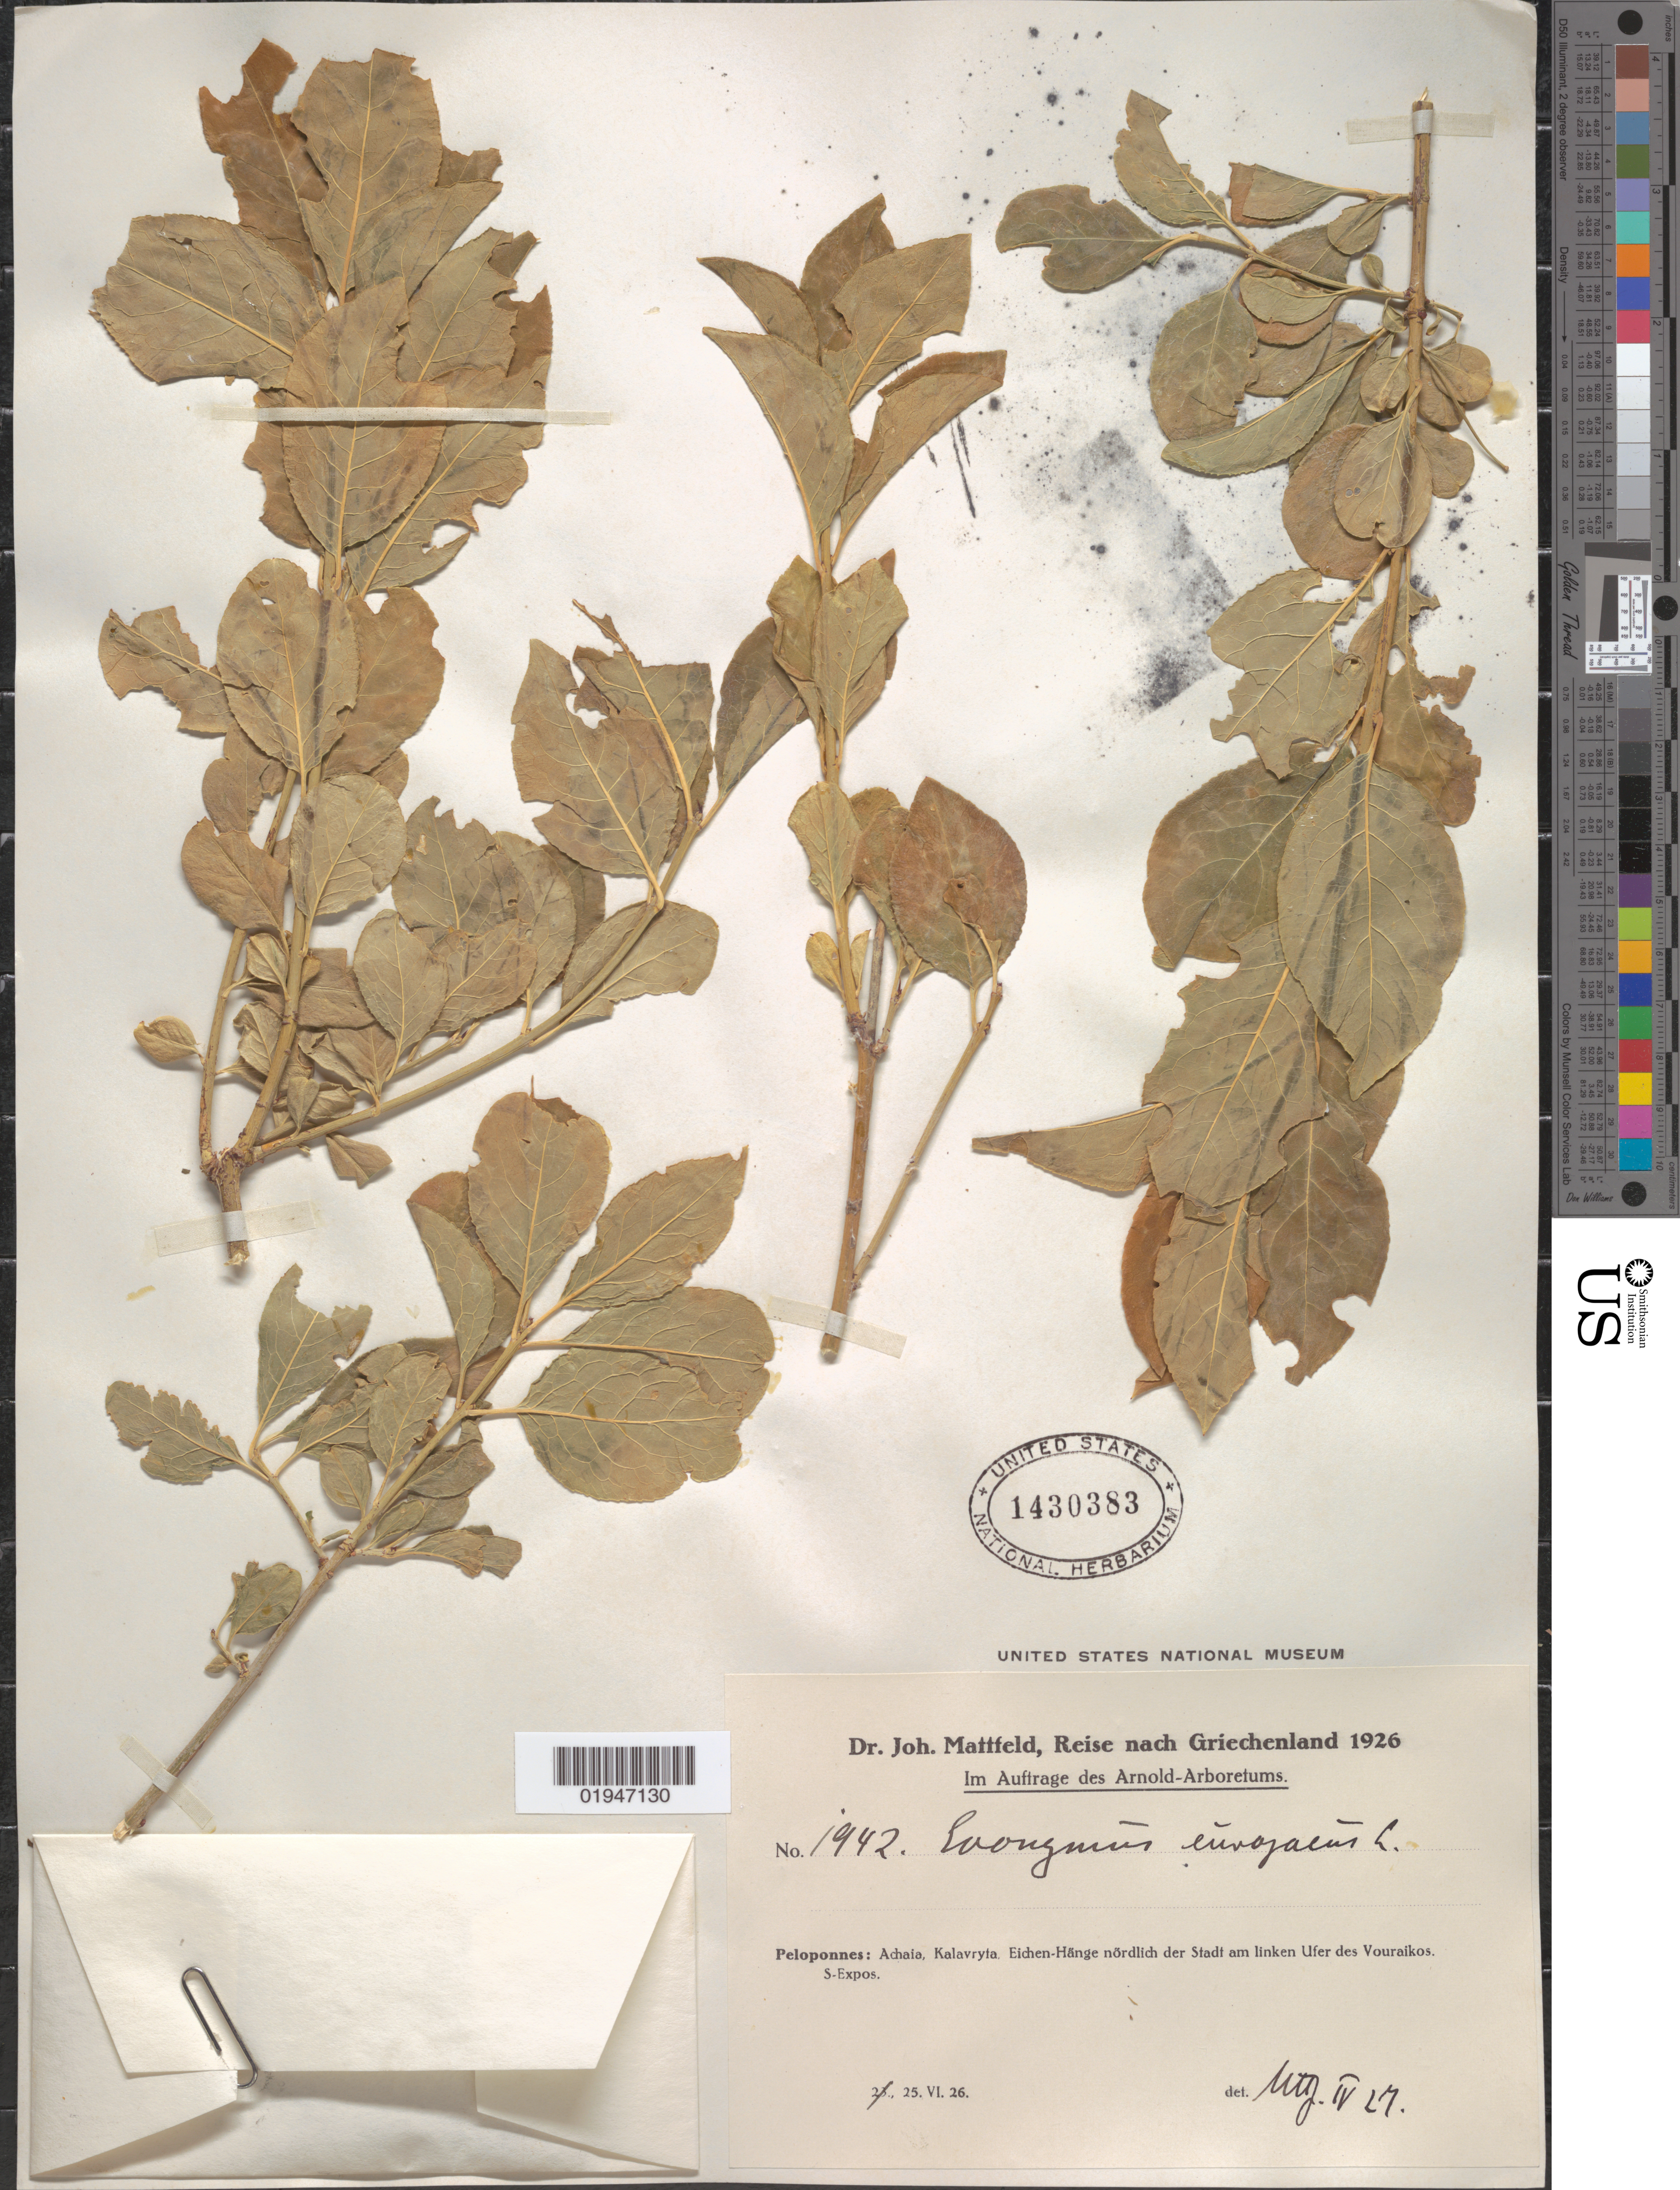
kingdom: Plantae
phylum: Tracheophyta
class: Magnoliopsida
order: Celastrales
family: Celastraceae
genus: Euonymus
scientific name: Euonymus europaeus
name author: L.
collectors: J. Mattfeld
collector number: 1942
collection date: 1926-06-25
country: Greece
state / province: Peloponnese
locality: Peloponnes: Achaia [Achaea], Kalavryta, Eichen-Hänge nördlich der Stadt am linken Ufer des Vouraikos. S-Expos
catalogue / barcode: US 1430383